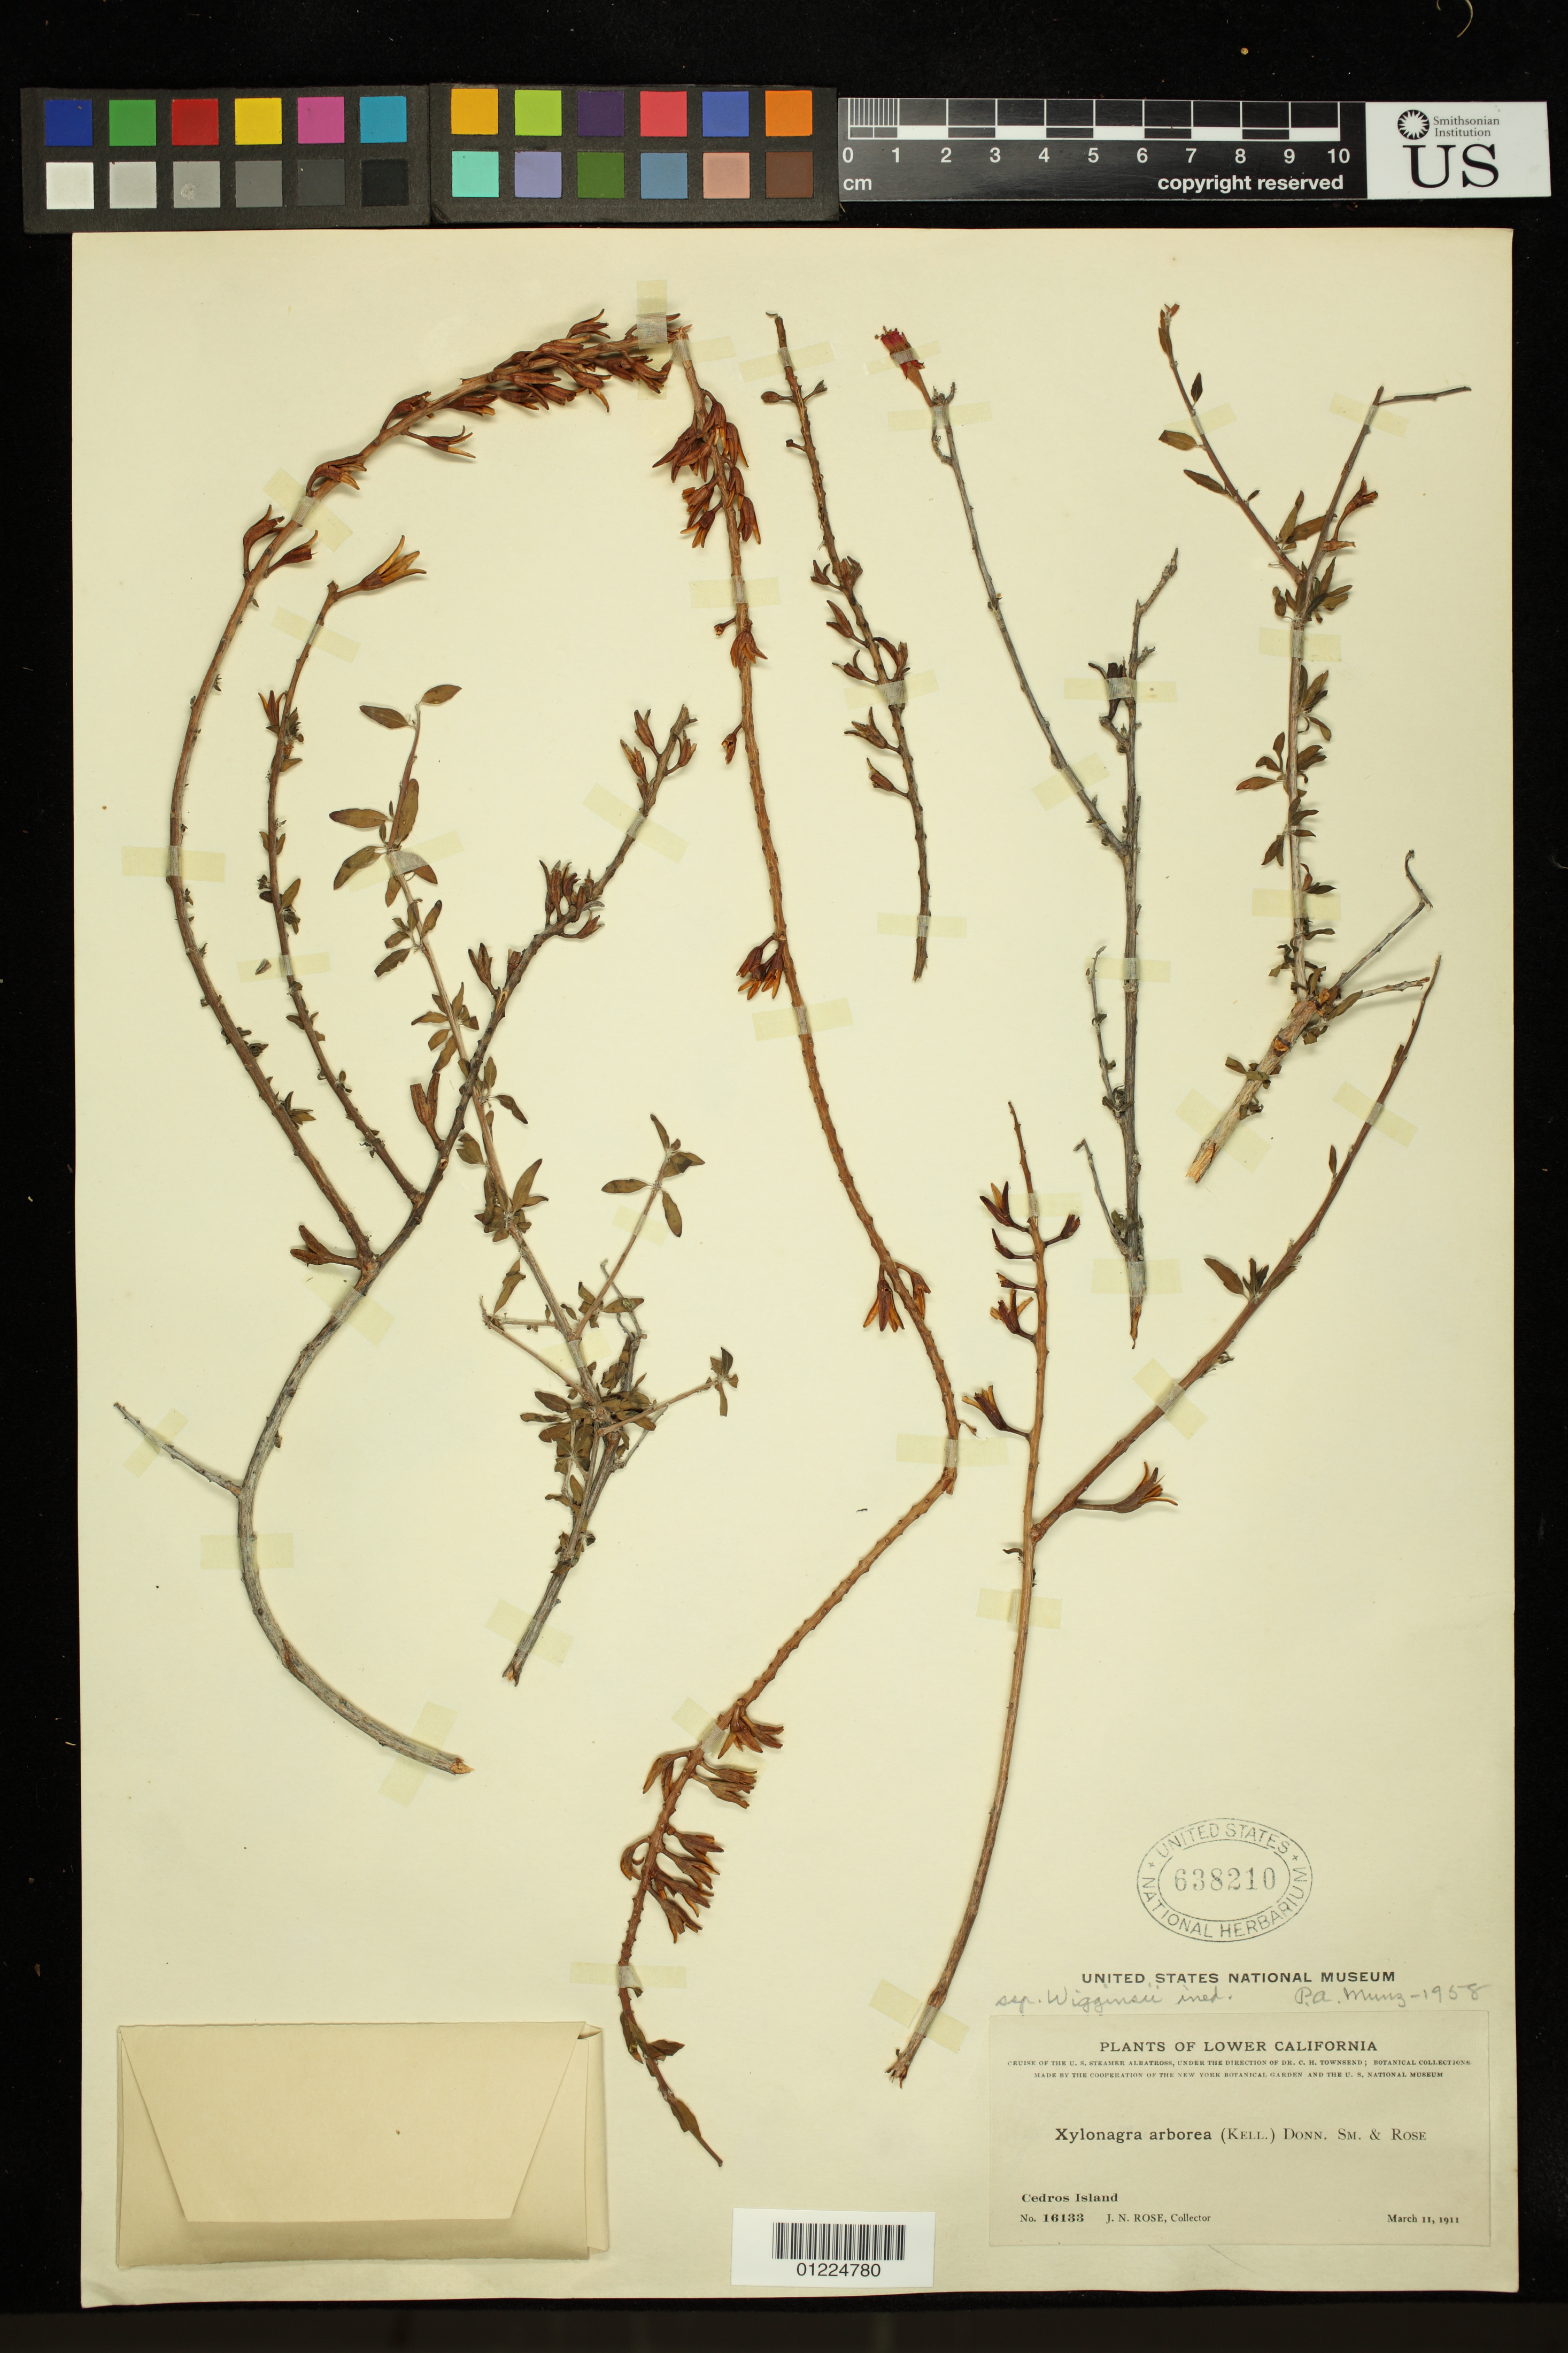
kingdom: Plantae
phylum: Tracheophyta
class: Magnoliopsida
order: Myrtales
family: Onagraceae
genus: Xylonagra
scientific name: Xylonagra arborea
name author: (Kellogg) Donn. Sm. & Rose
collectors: J. N. Rose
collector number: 16133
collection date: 1911-03-11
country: Mexico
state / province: Baja California Norte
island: Cedros Island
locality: Cedros Island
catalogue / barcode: US 638210